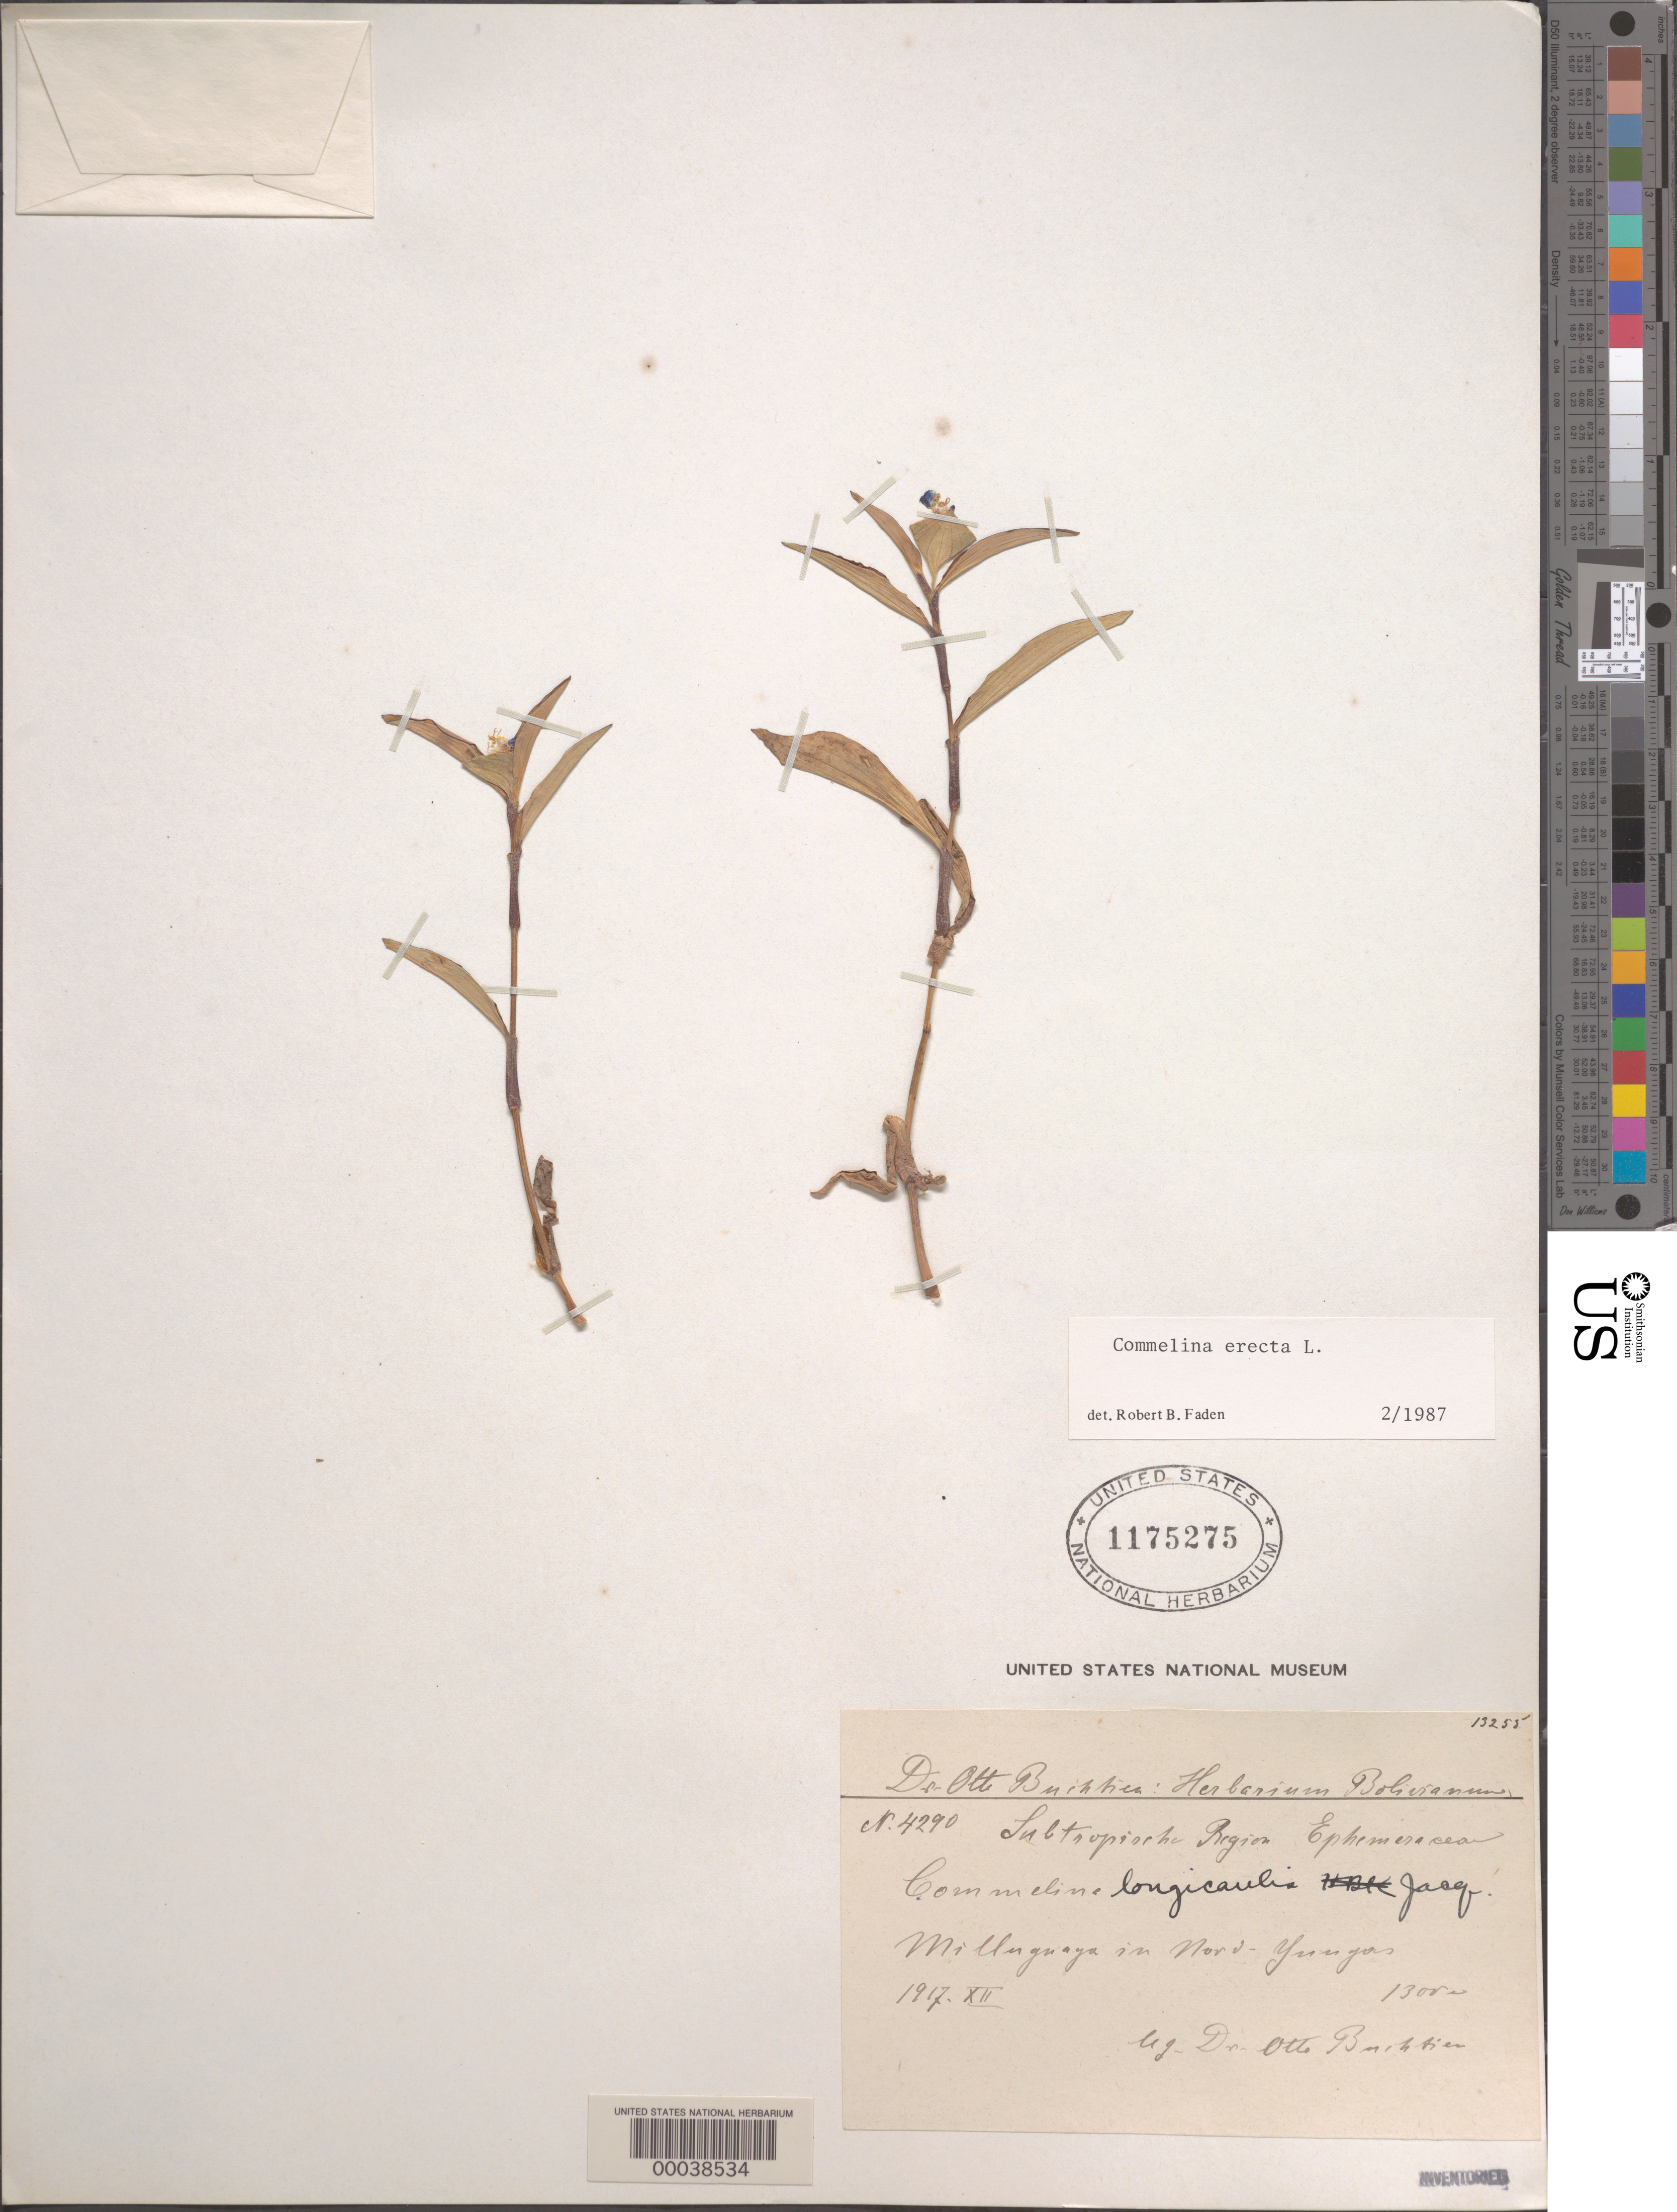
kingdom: Plantae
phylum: Tracheophyta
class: Liliopsida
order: Commelinales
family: Commelinaceae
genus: Commelina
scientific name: Commelina erecta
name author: L.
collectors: O. Buchtien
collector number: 4290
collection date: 1917-12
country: Bolivia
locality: Subtropical Region. Milluguaya in Nord-Yungas.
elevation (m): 1300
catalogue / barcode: US 1175275